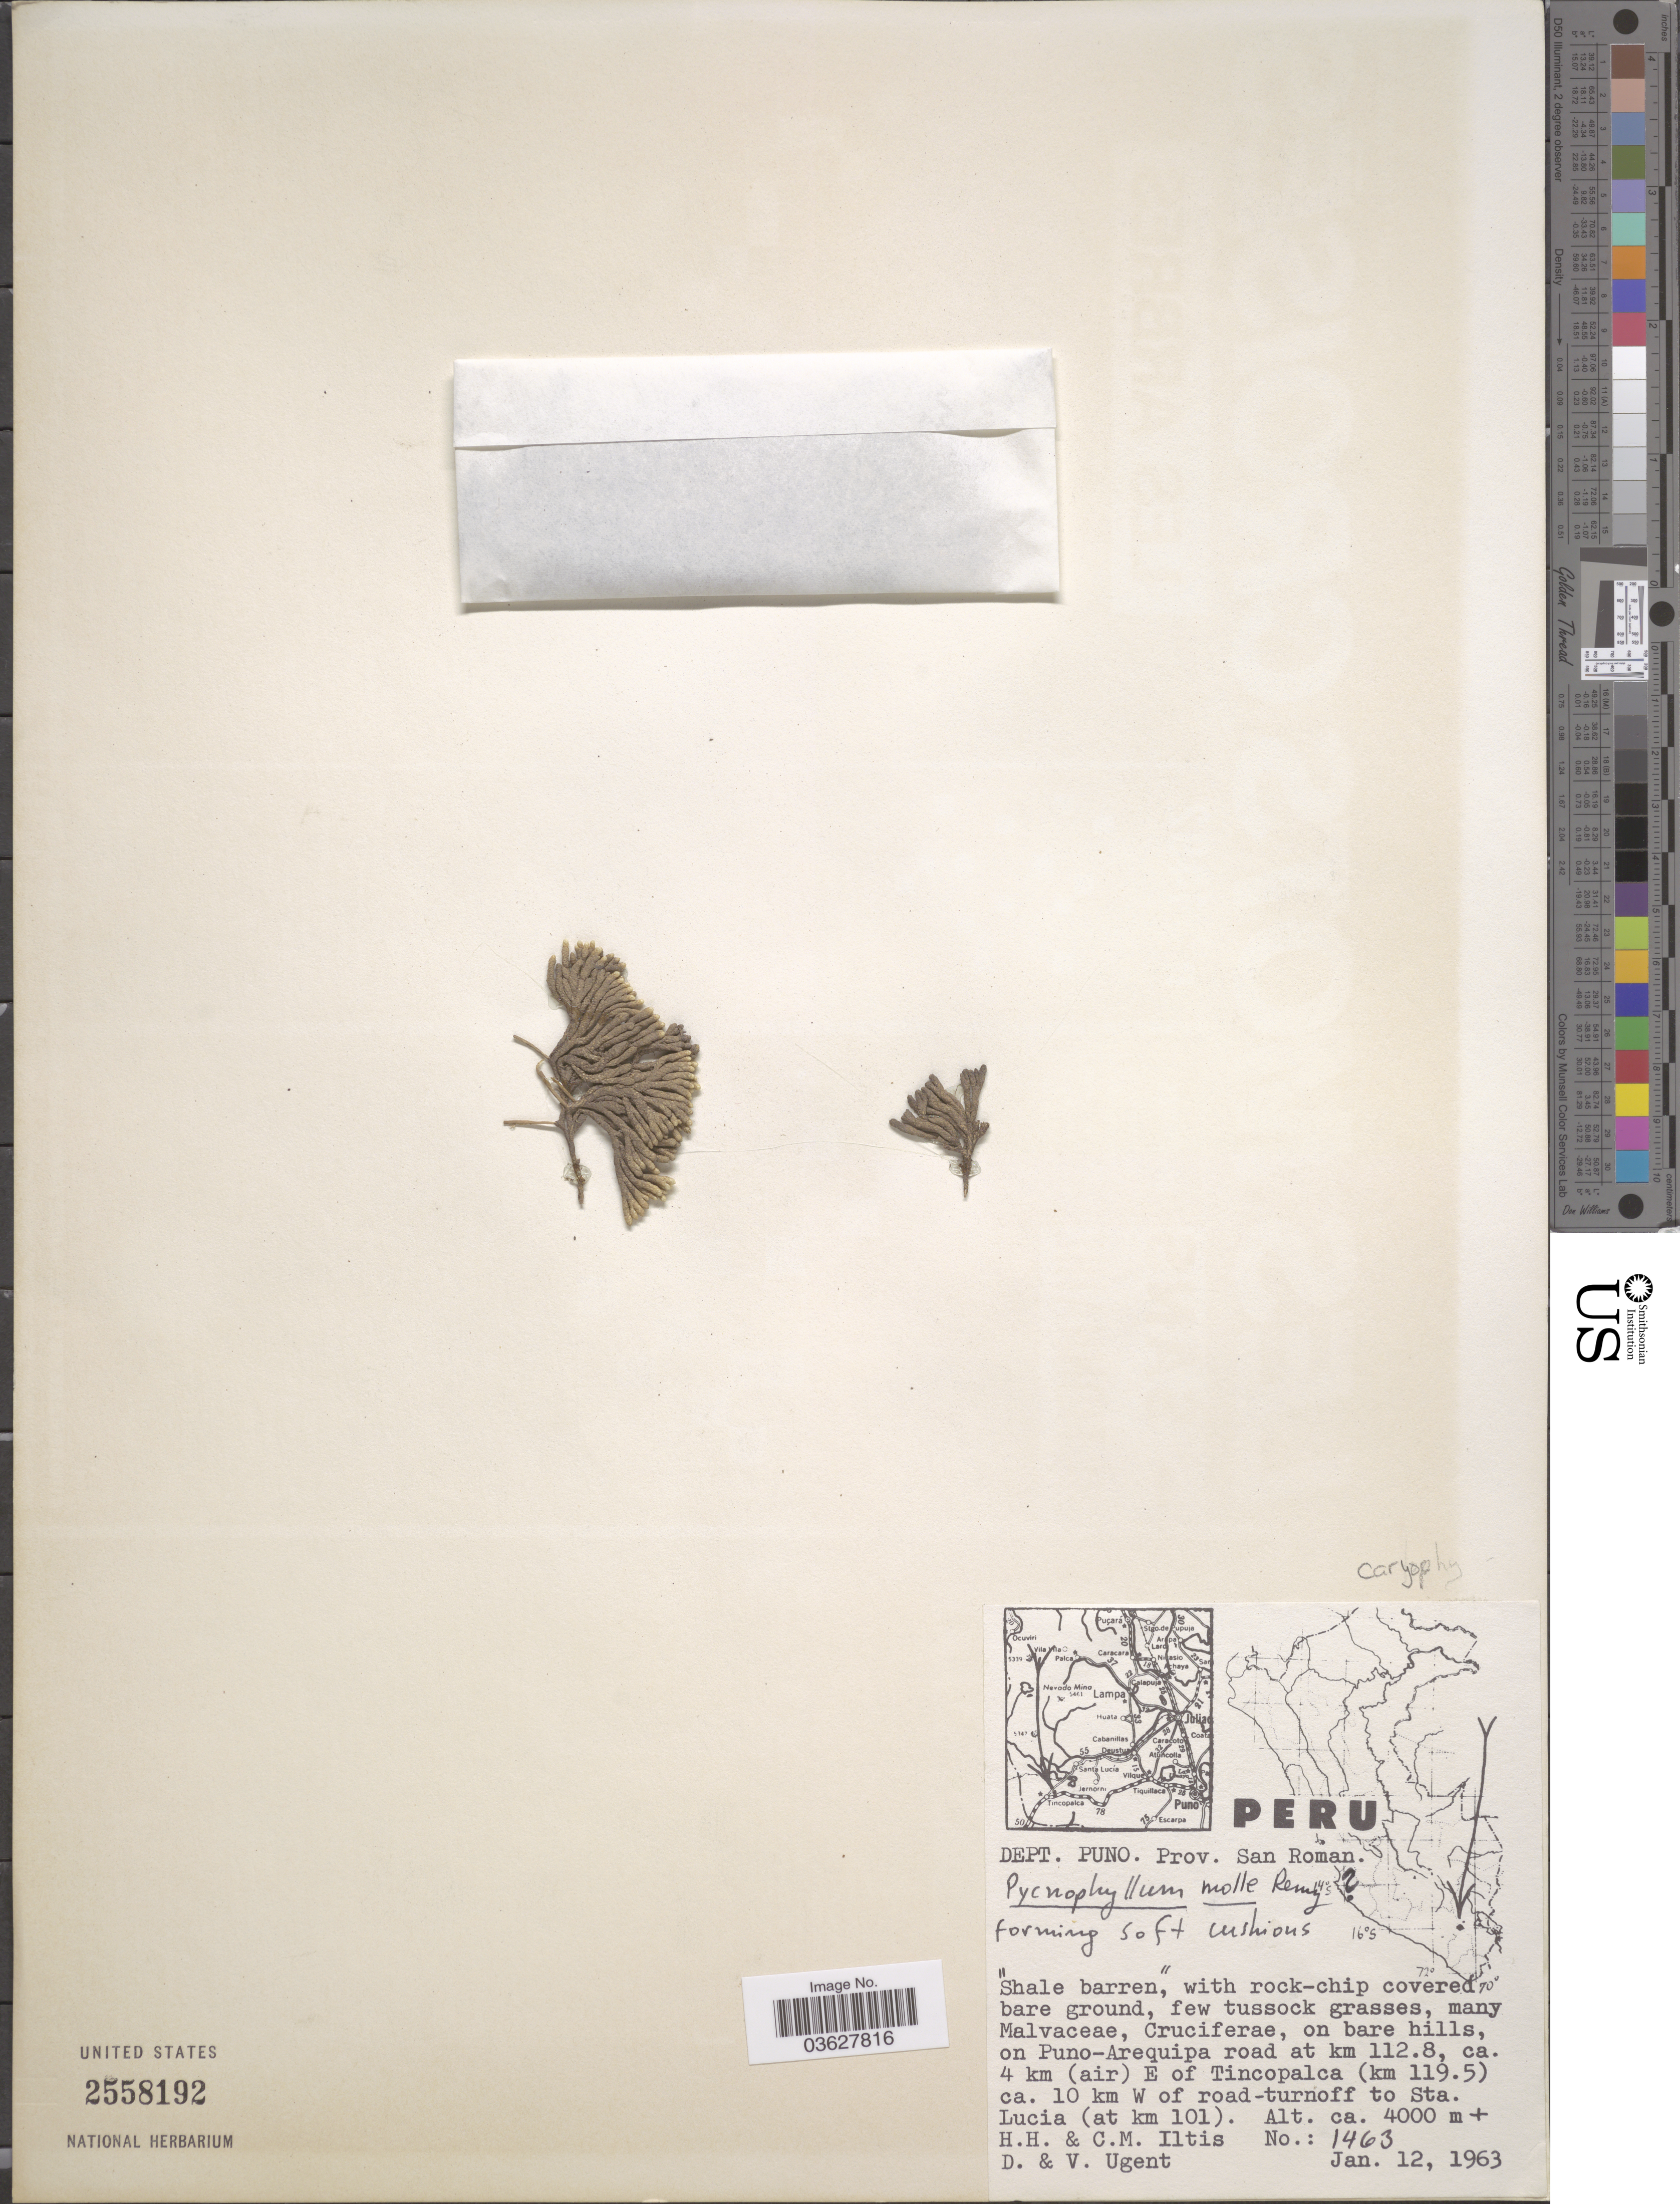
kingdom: Plantae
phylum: Tracheophyta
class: Magnoliopsida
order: Caryophyllales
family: Caryophyllaceae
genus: Pycnophyllum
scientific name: Pycnophyllum molle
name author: J. Rémy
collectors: H. H. Iltis, C. M Iltis, D. Ugent & V. Ugent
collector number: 1463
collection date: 1963-01-12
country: Peru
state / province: Puno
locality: Dept. Puno. Prov. San Roman. On bare hills, on Puno-Arequipa road at km 112.8, ca. 4 km (air) E of Tincopalca (km 119.5) ca. 10 km W of road-turnoff to Sta. Lucia (at km 101).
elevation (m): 4000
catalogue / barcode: US 2558192